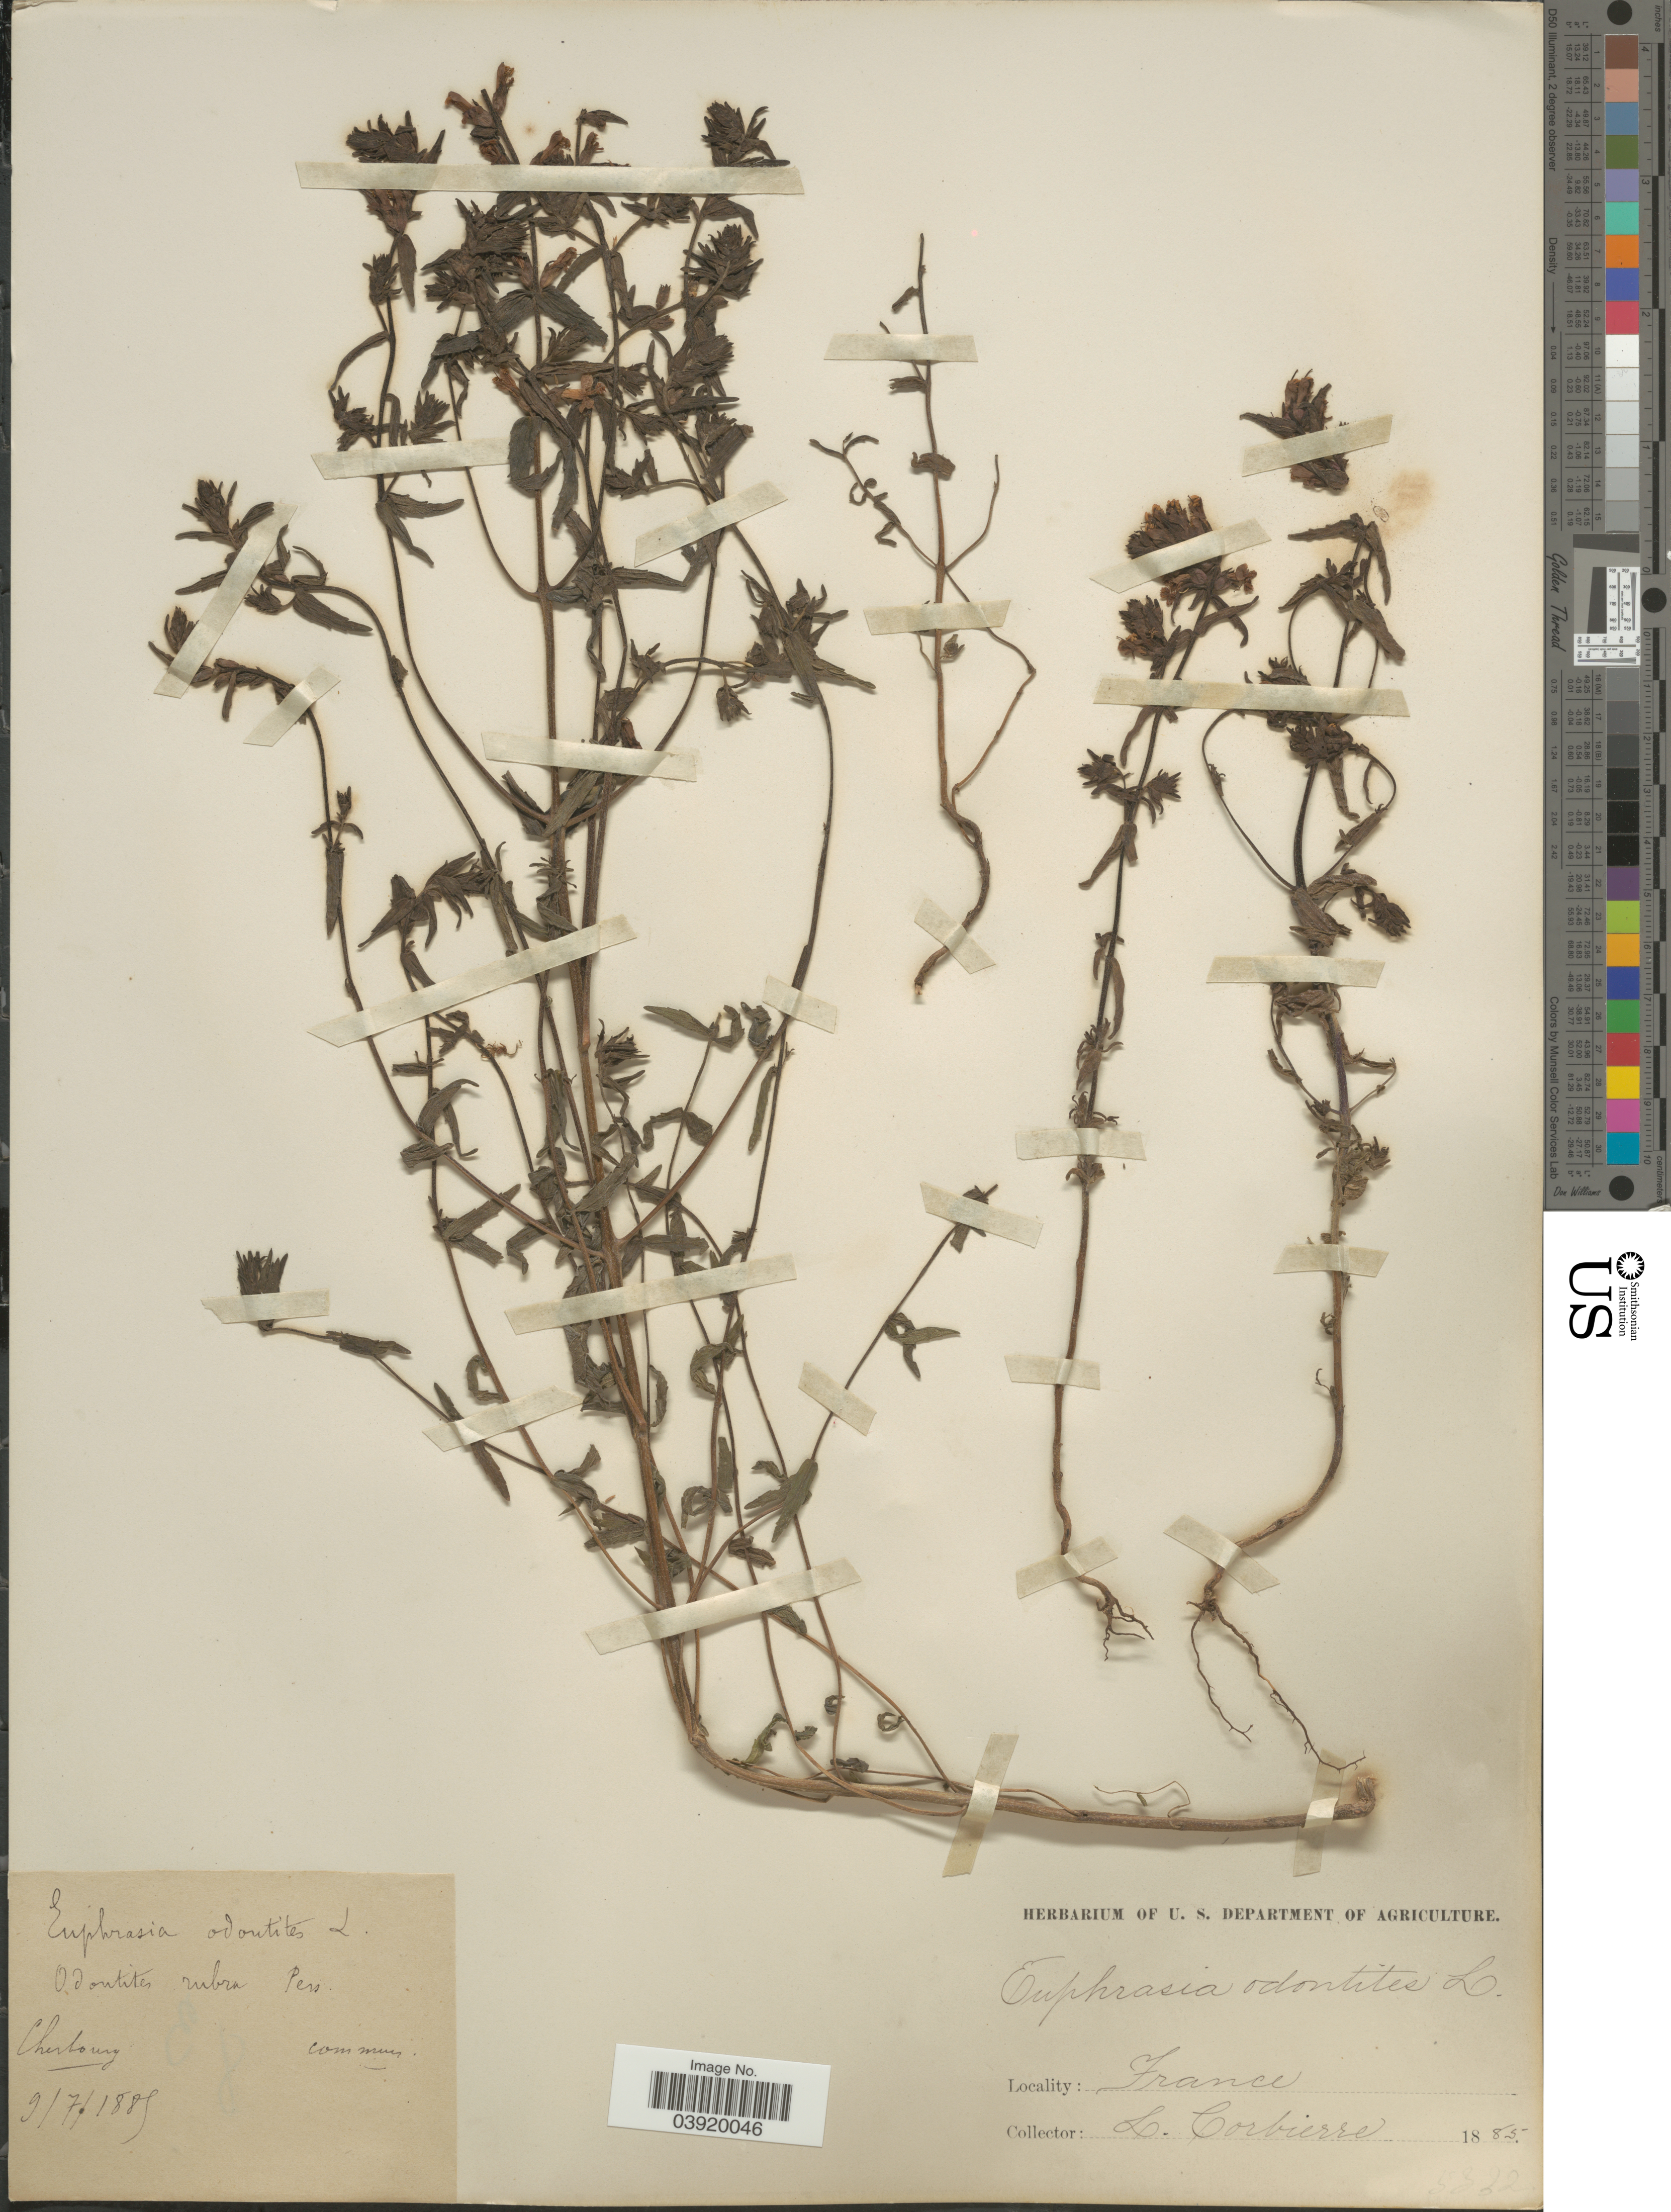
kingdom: Plantae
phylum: Tracheophyta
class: Magnoliopsida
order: Lamiales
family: Orobanchaceae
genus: Odontites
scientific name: Odontites vulgaris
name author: Moench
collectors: L. Corbière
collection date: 1885-07-09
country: France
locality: Cherbourg.